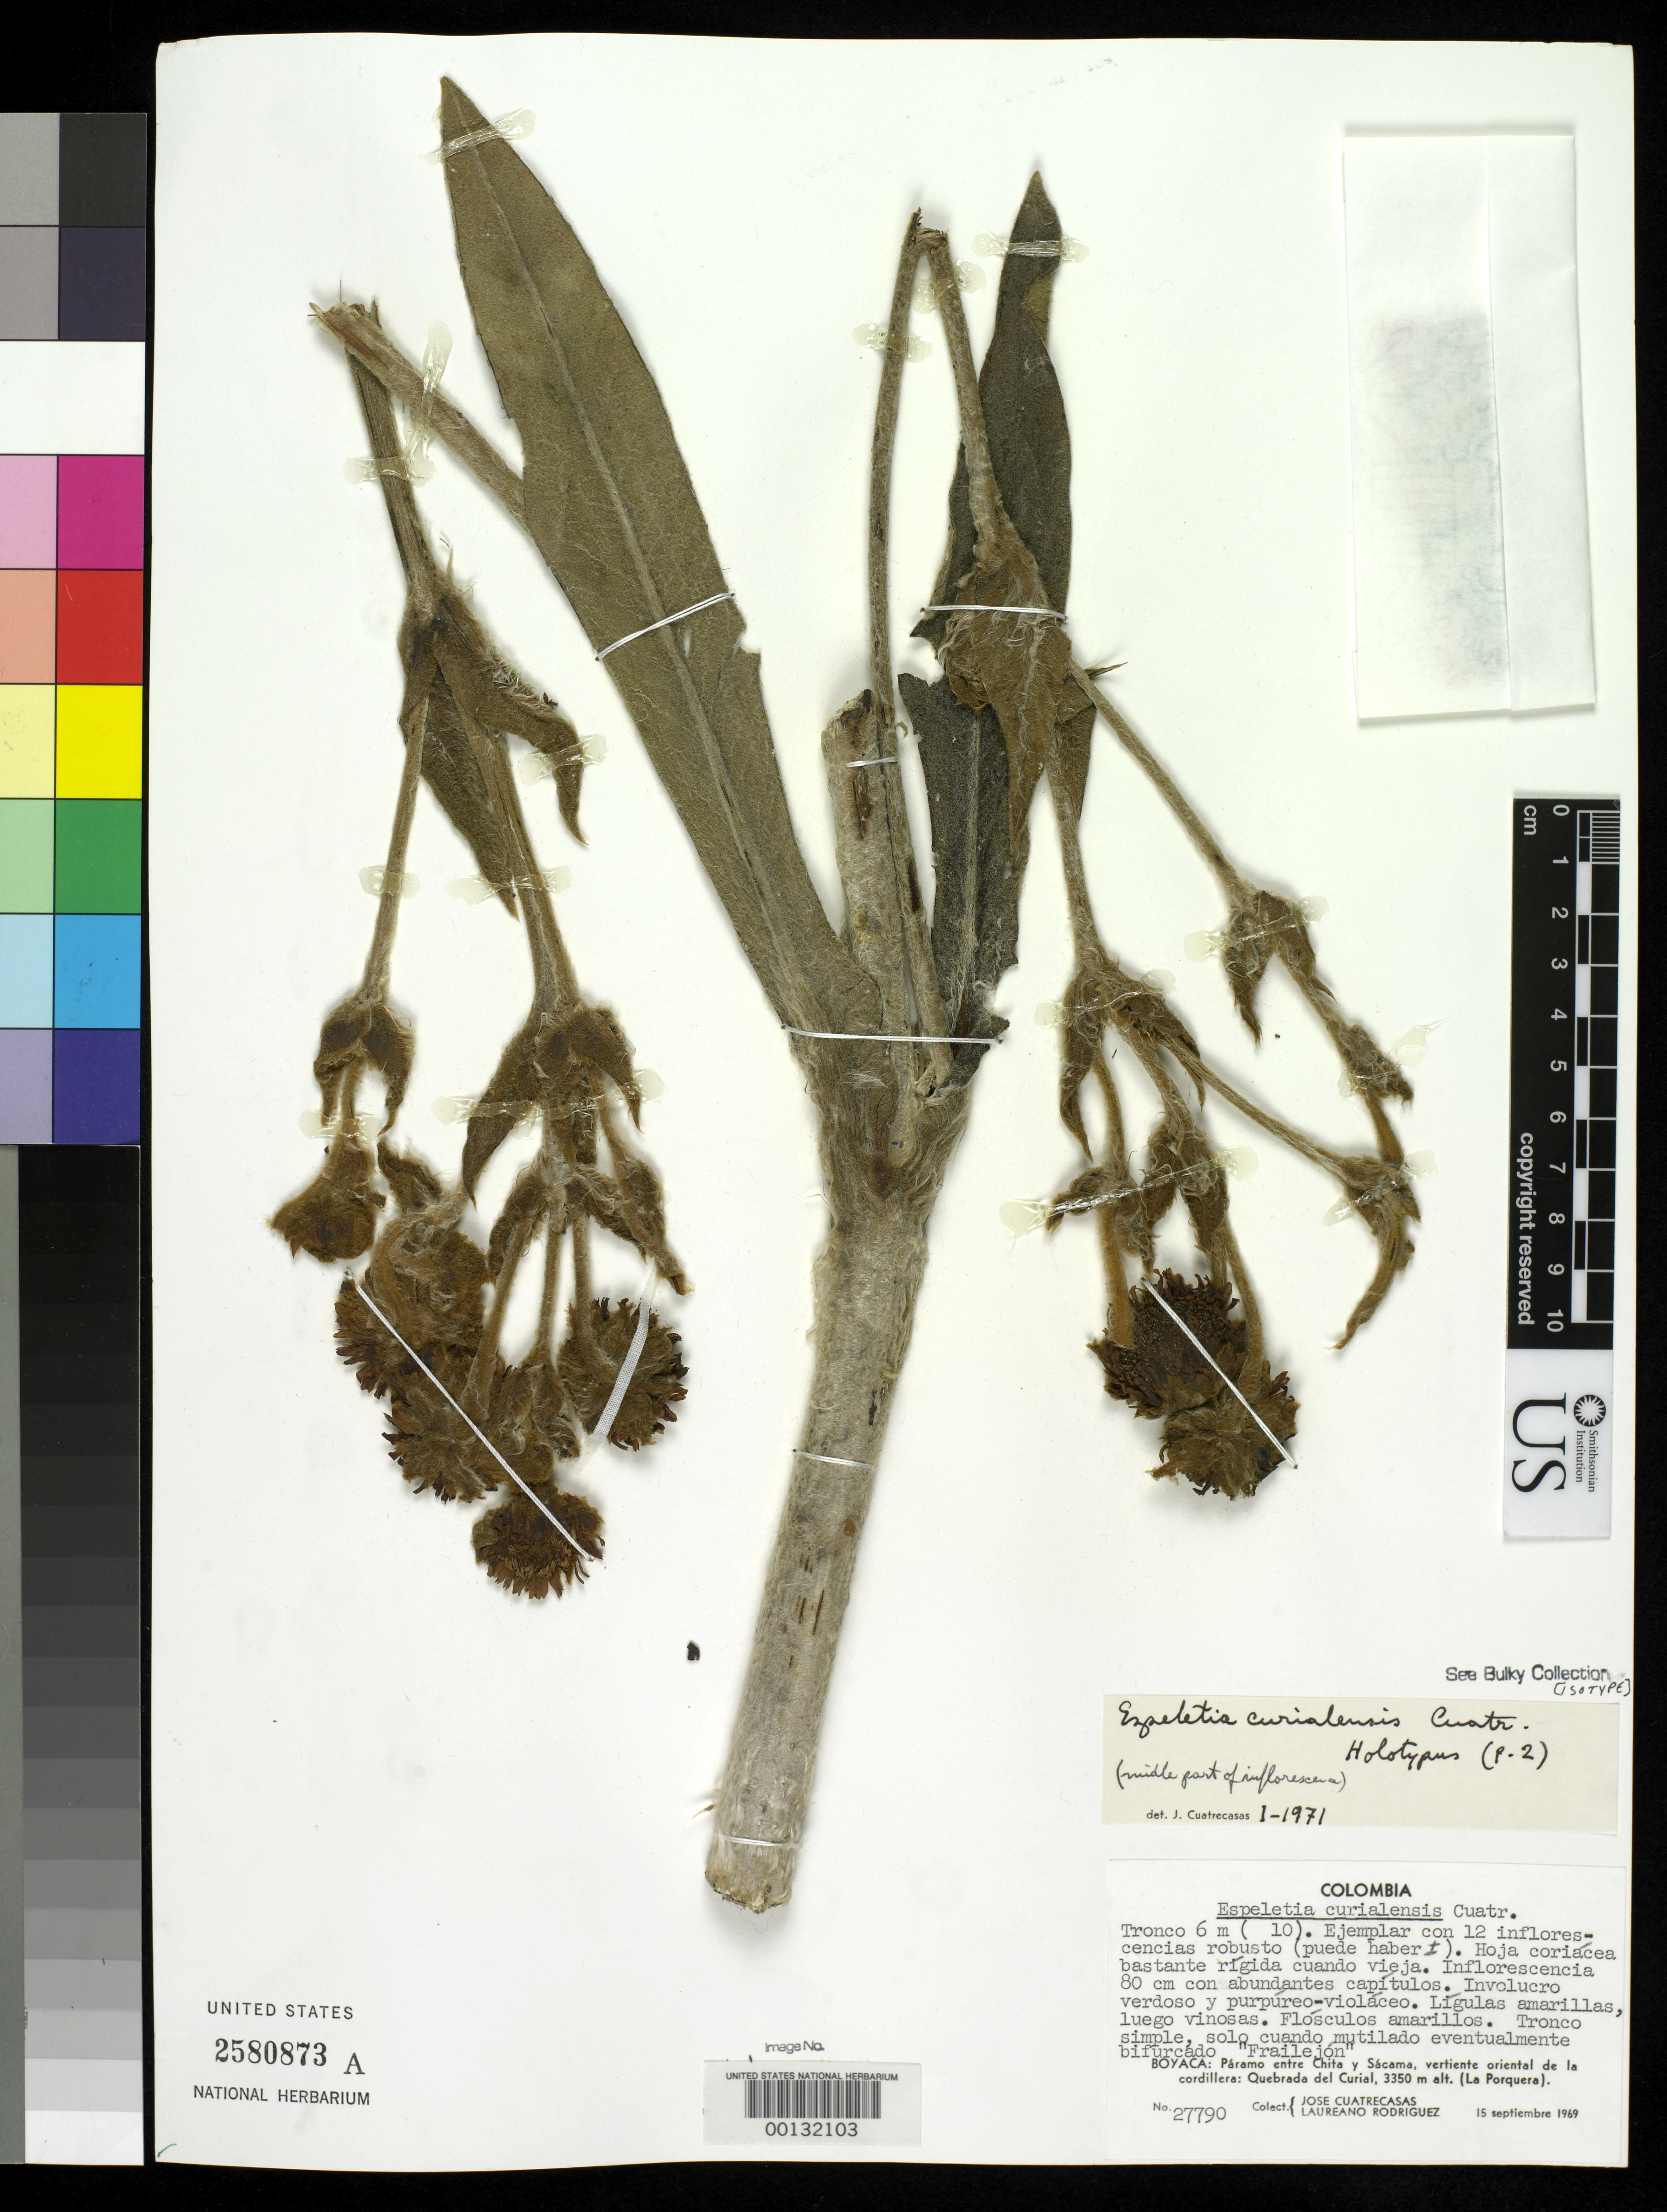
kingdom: Plantae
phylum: Tracheophyta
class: Magnoliopsida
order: Asterales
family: Asteraceae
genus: Espeletia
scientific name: Espeletia curialensis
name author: Cuatrec.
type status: Holotype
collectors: J. Cuatrecasas & L. Rodriguez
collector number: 27790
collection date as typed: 15 Sep 1969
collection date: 1969-09-15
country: Colombia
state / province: Boyacá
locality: Páramo entre Chita y Sacama, Quebrada del Curial, La Porquera.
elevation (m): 3350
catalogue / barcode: US 2580873A